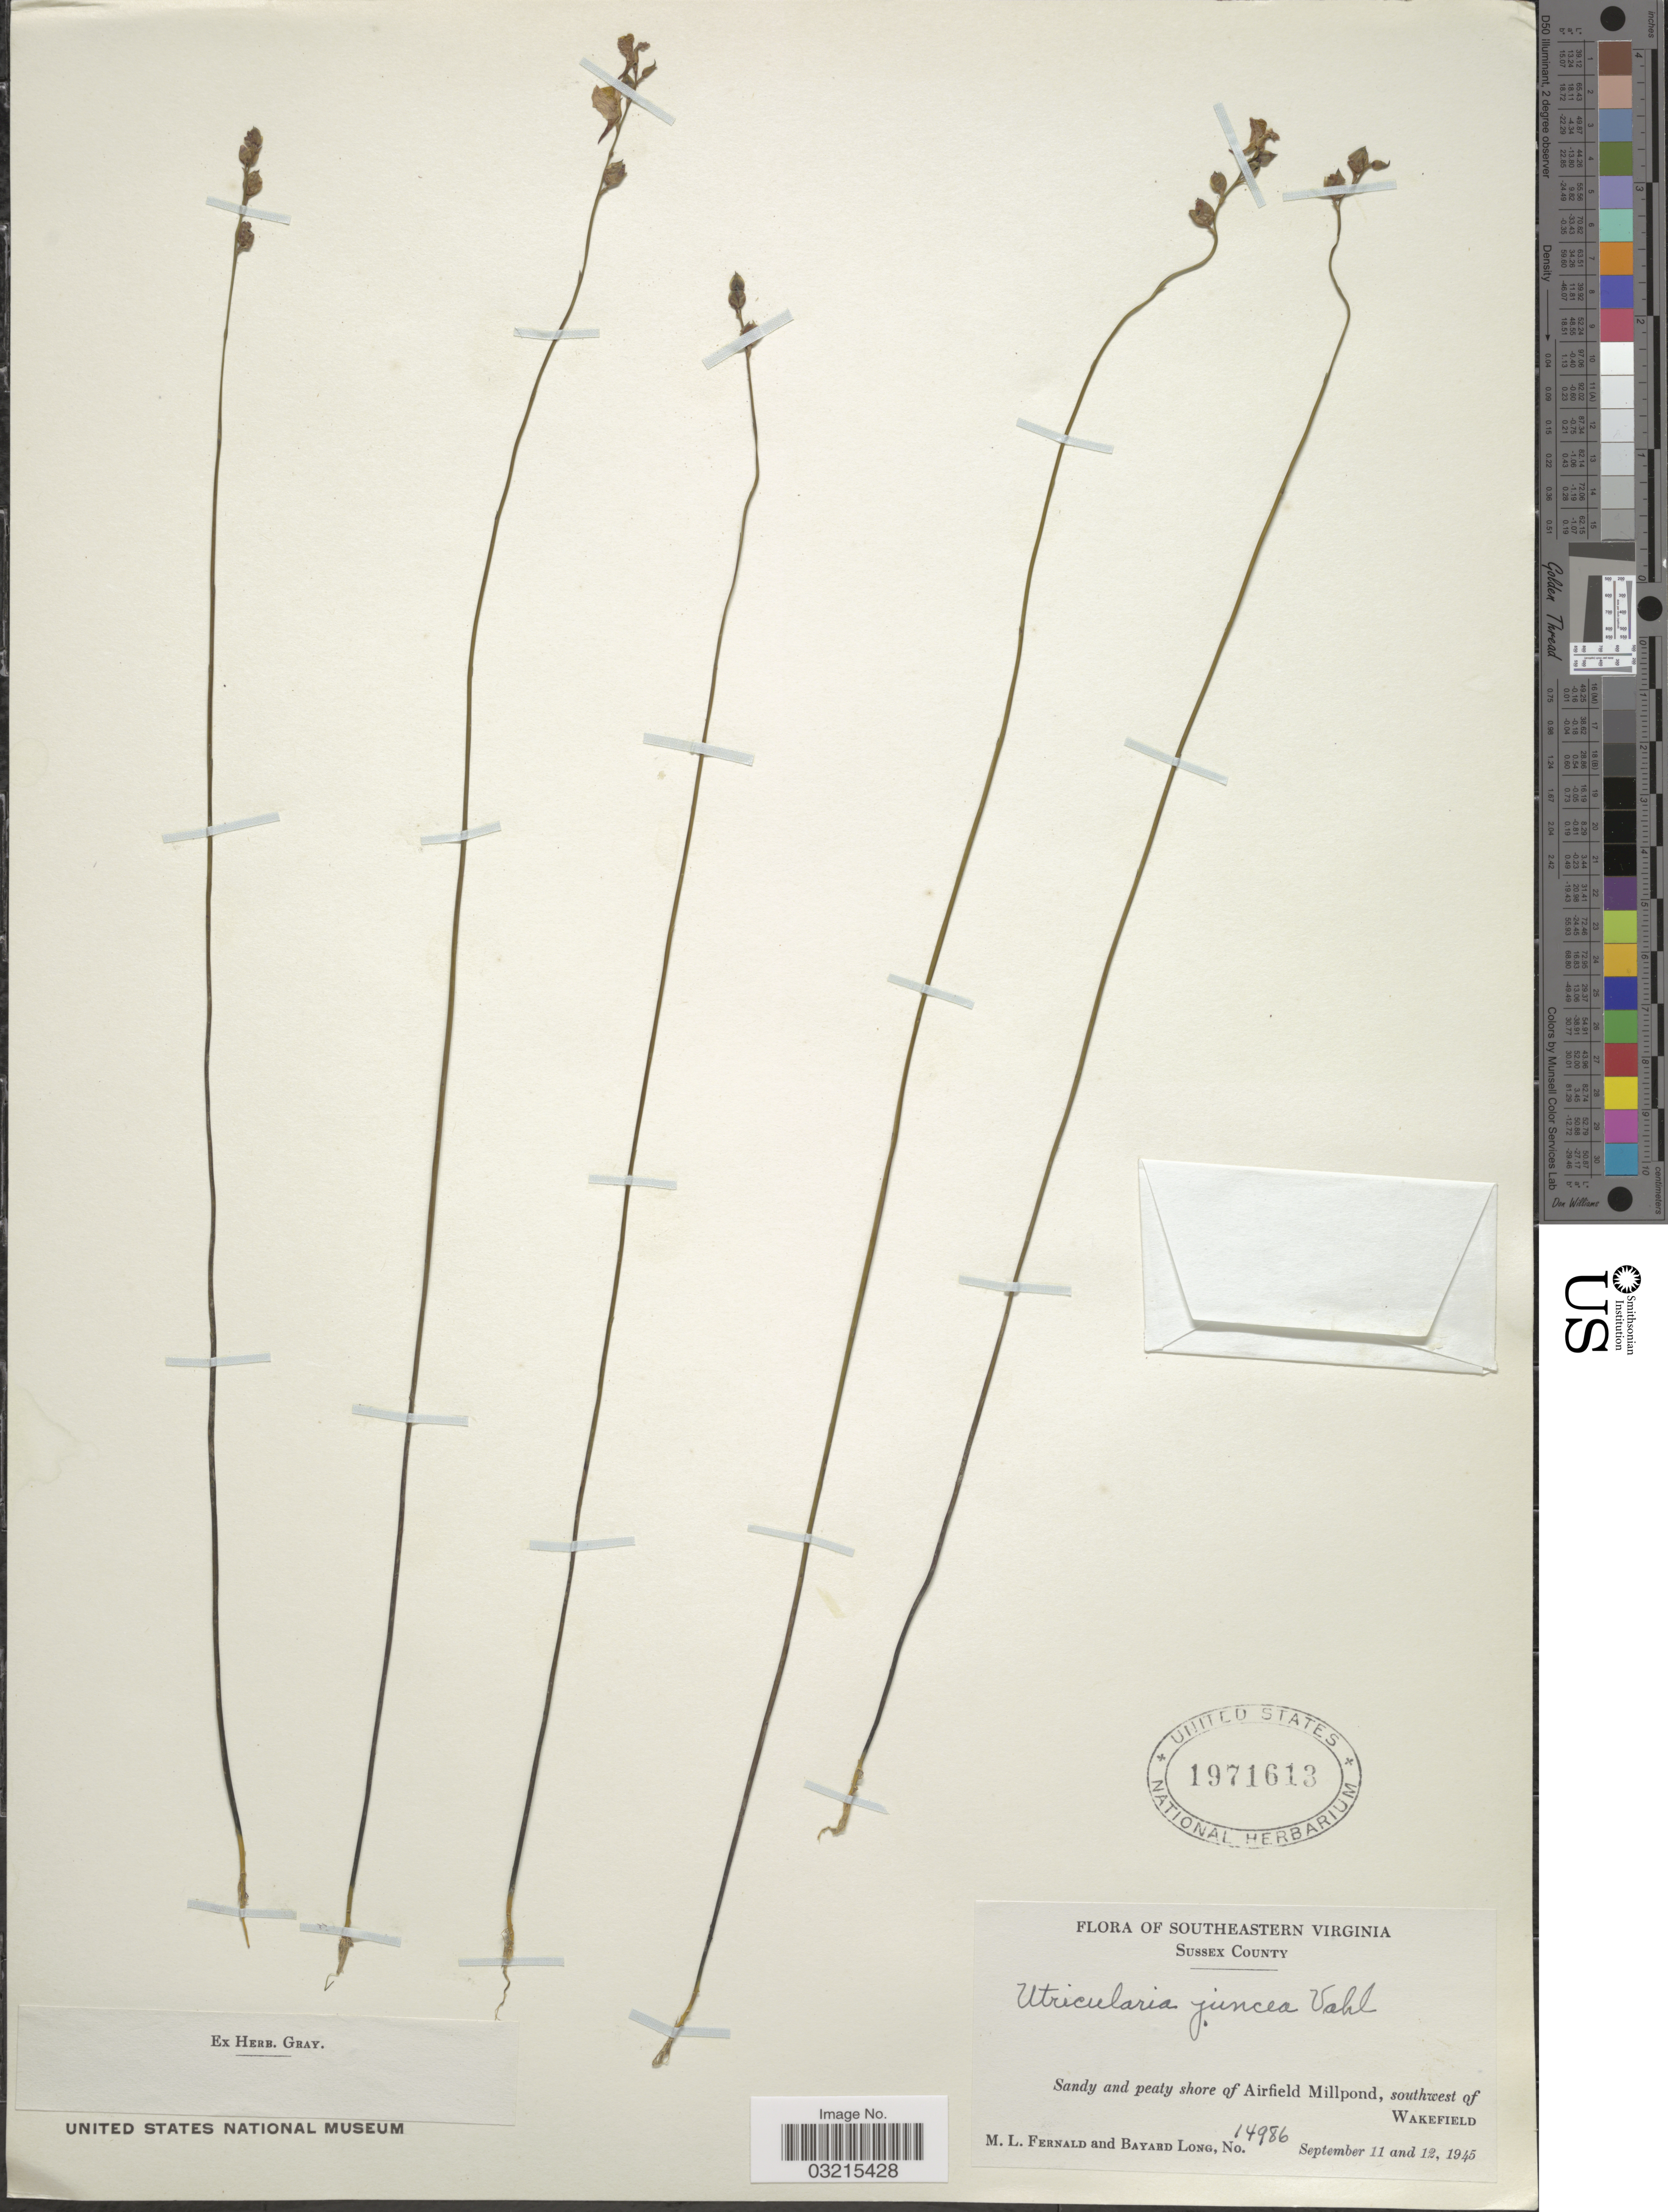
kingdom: Plantae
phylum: Tracheophyta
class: Magnoliopsida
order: Lamiales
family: Lentibulariaceae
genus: Utricularia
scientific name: Utricularia juncea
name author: Vahl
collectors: M. L. Fernald & B. Long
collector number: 14986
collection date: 1945-09-11/1945-09-12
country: United States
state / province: Virginia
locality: Southern Virginia. Sussex County. Sandy and peaty shore of Airfield Millpond, southwest of Wakefield.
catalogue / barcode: US 1971613